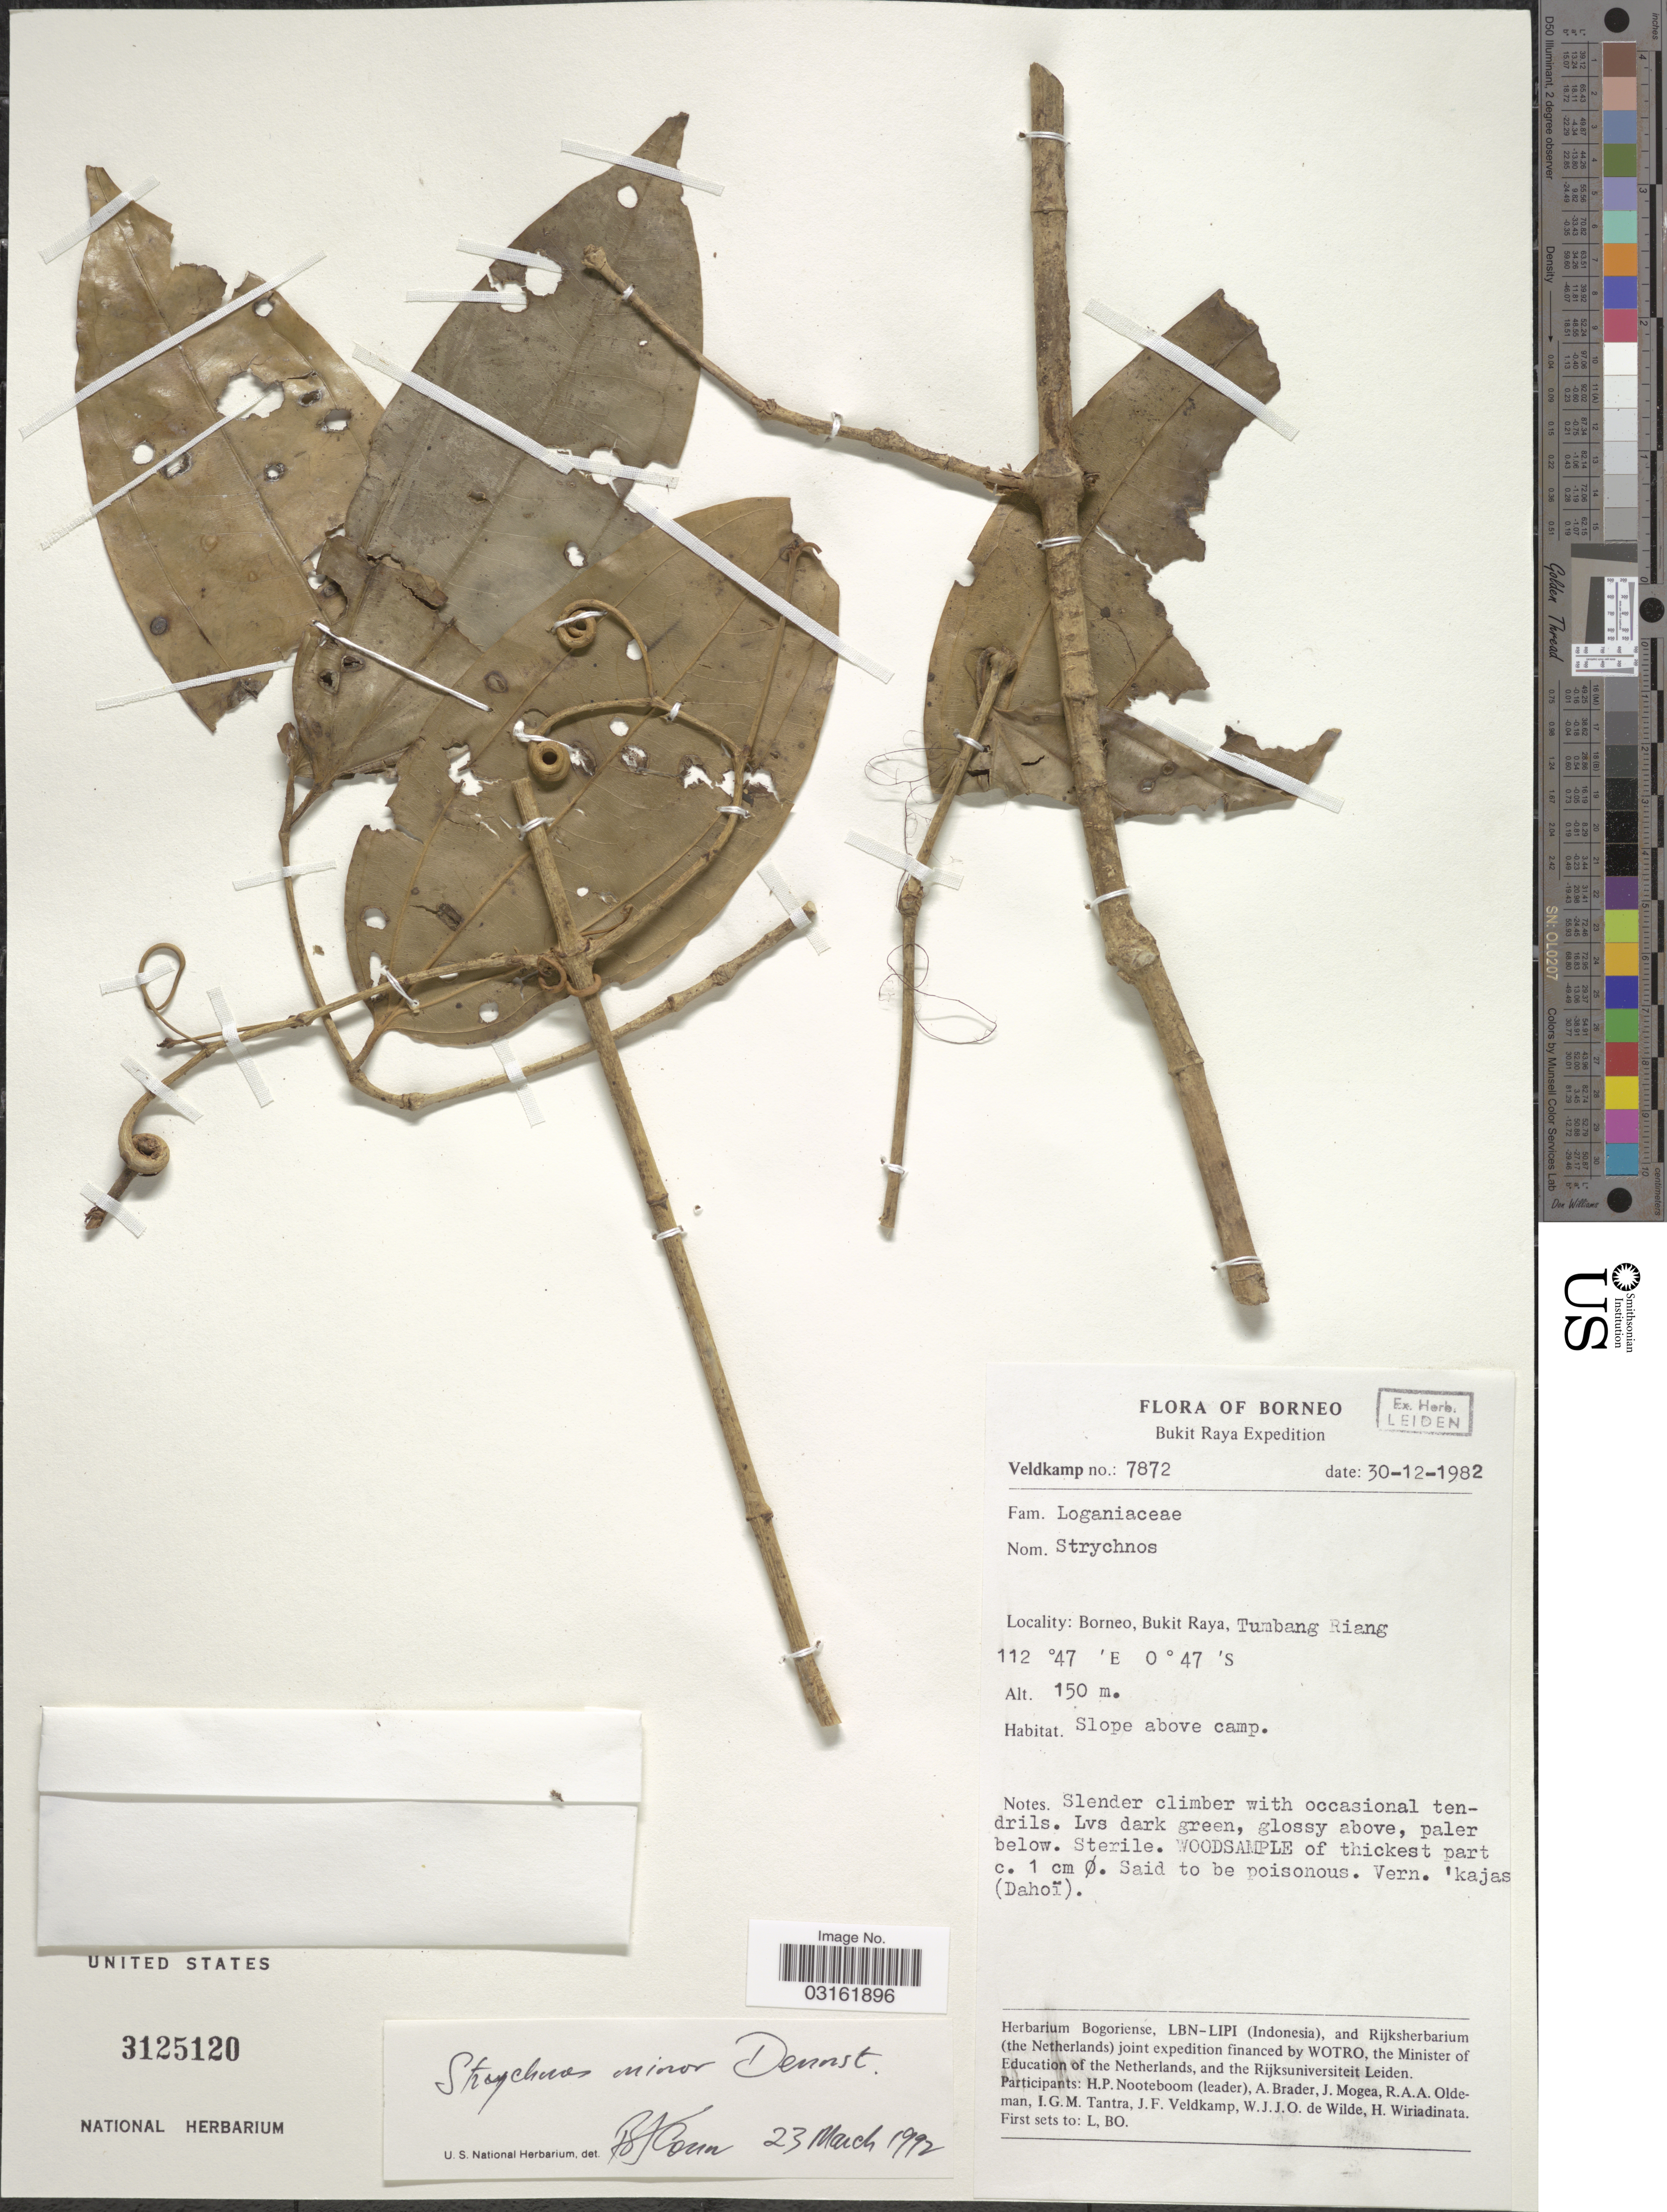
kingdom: Plantae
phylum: Tracheophyta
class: Magnoliopsida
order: Gentianales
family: Loganiaceae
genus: Strychnos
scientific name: Strychnos minor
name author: Dennst.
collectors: J. F. Veldkamp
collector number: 7872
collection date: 1982-12-30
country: Malaysia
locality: Borneo. Bukit Raya, Tumbang Riang.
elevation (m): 150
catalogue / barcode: US 3125120